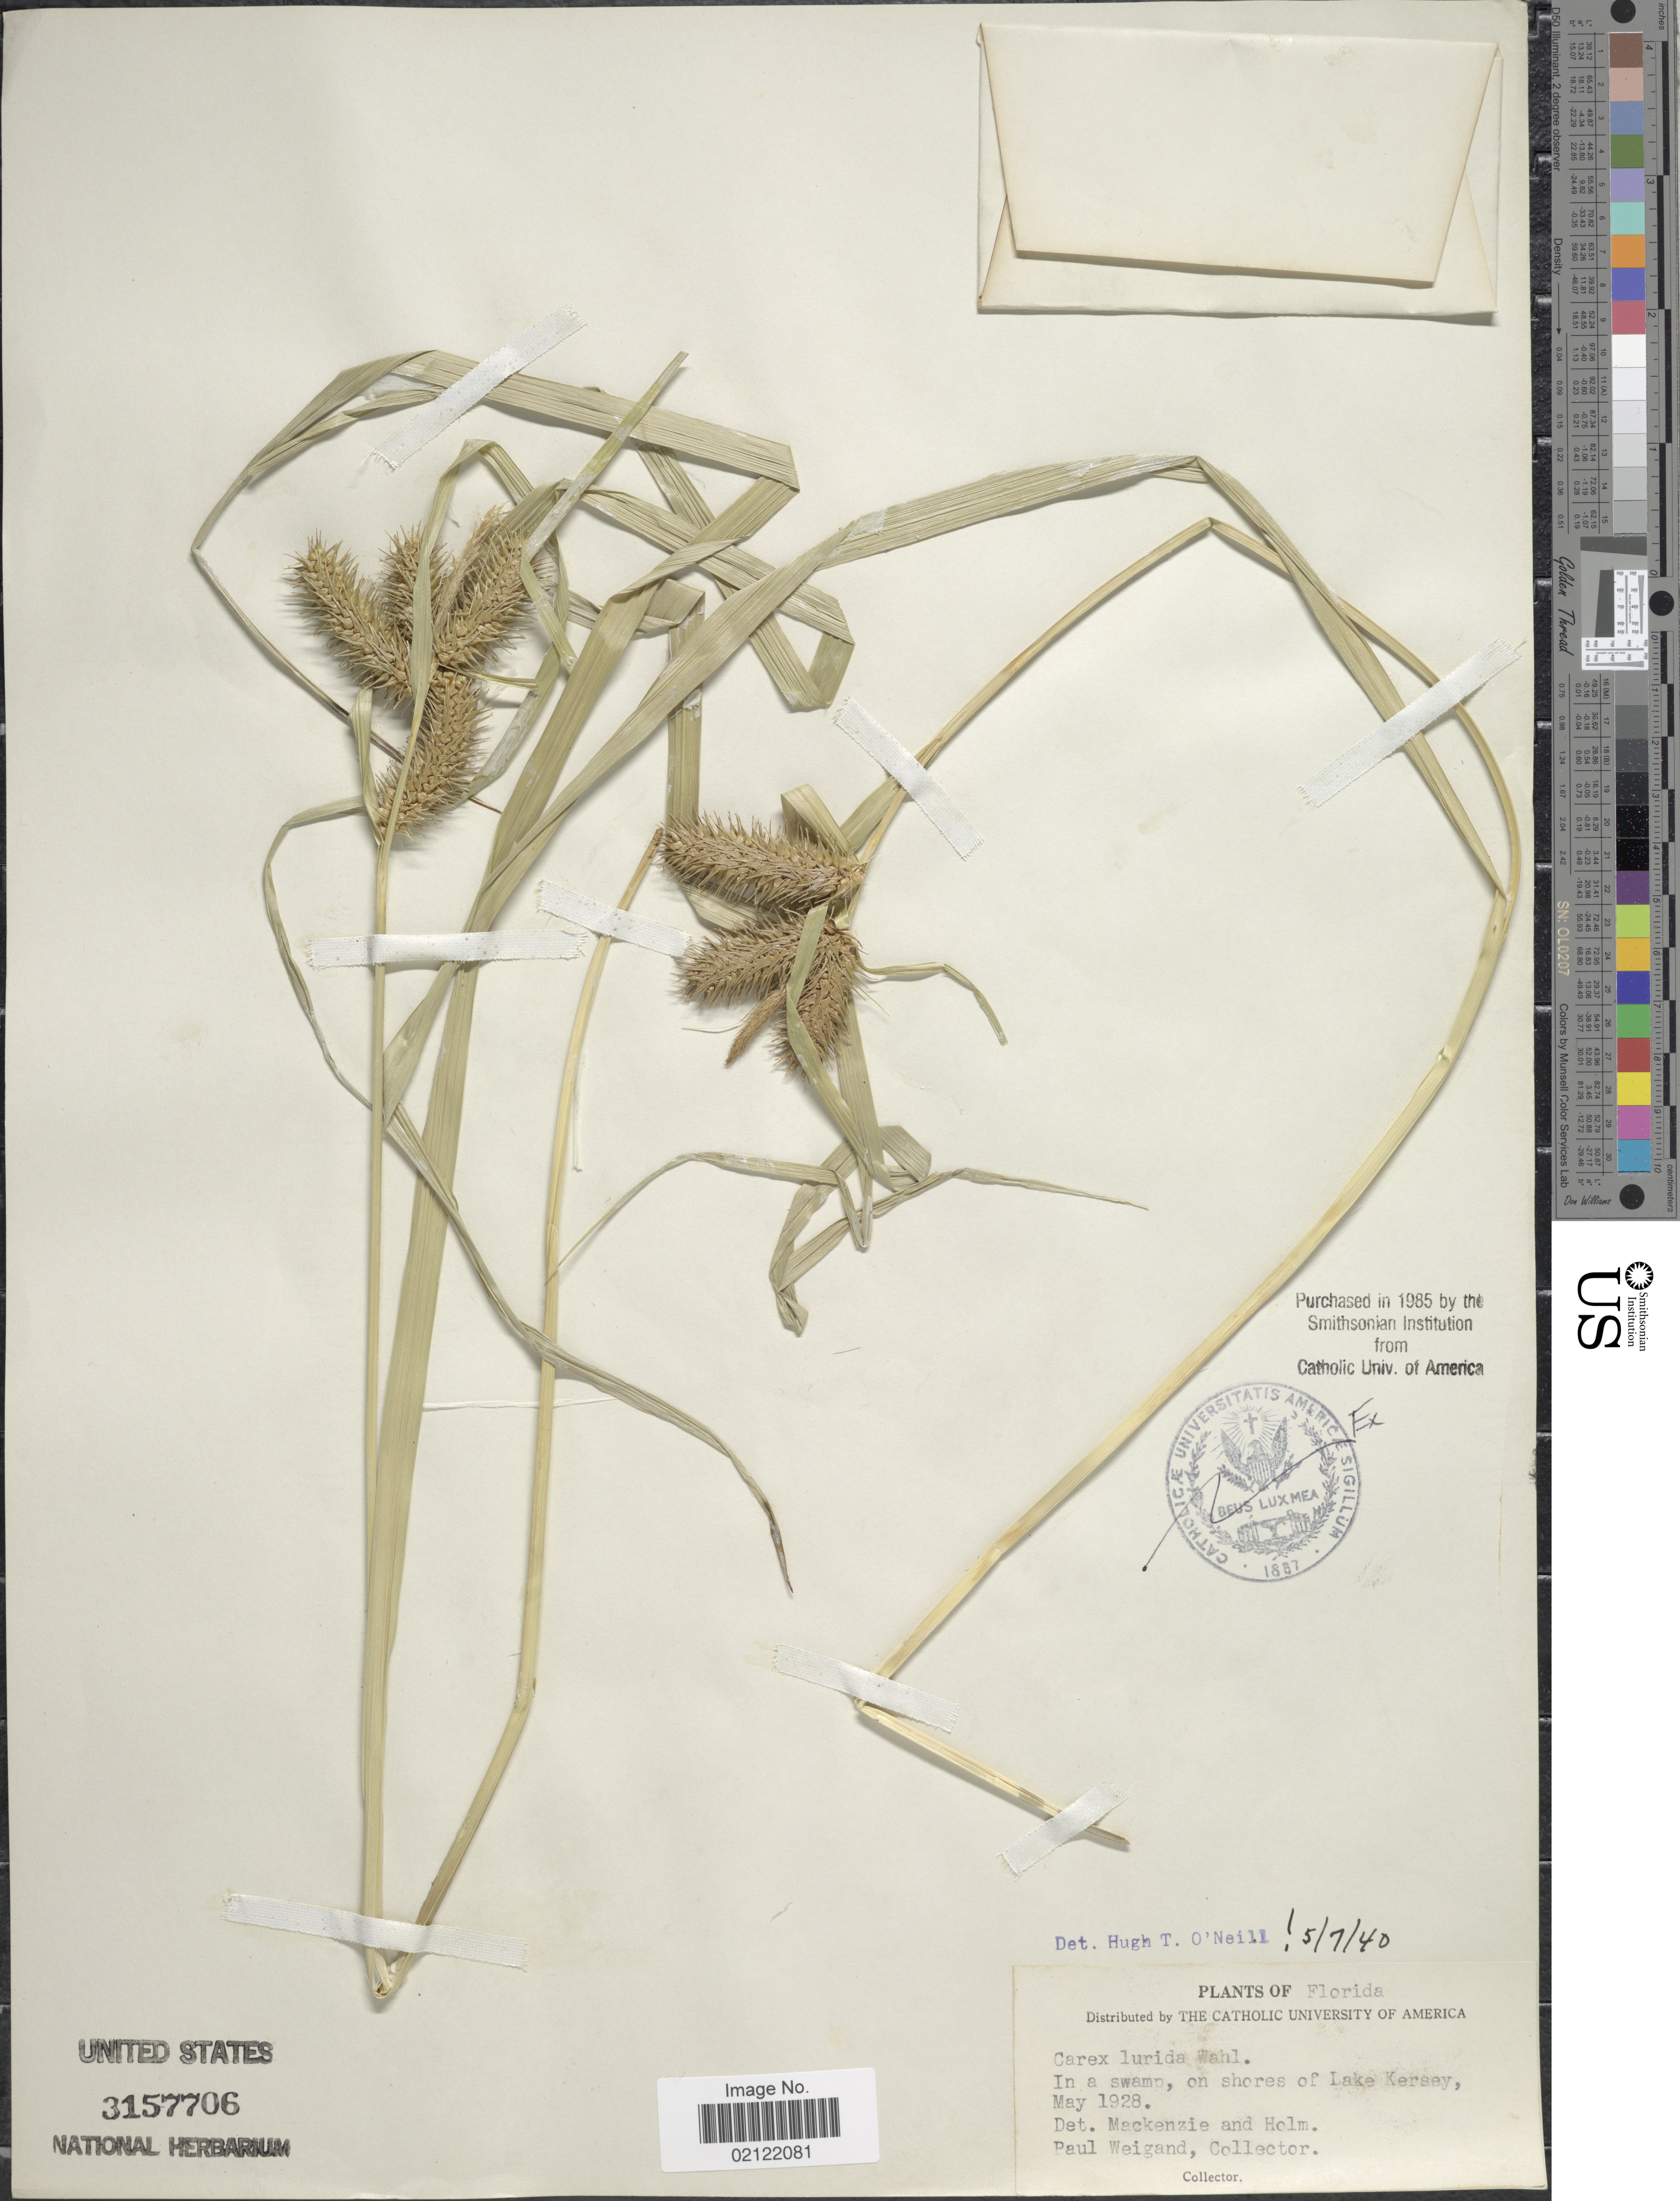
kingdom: Plantae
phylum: Tracheophyta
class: Liliopsida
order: Poales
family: Cyperaceae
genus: Carex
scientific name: Carex lurida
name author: Wahlenb.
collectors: P. Weigand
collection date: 1928-05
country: United States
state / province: Florida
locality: In a swamp, on shores of Lake Kersey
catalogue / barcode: US 3157706